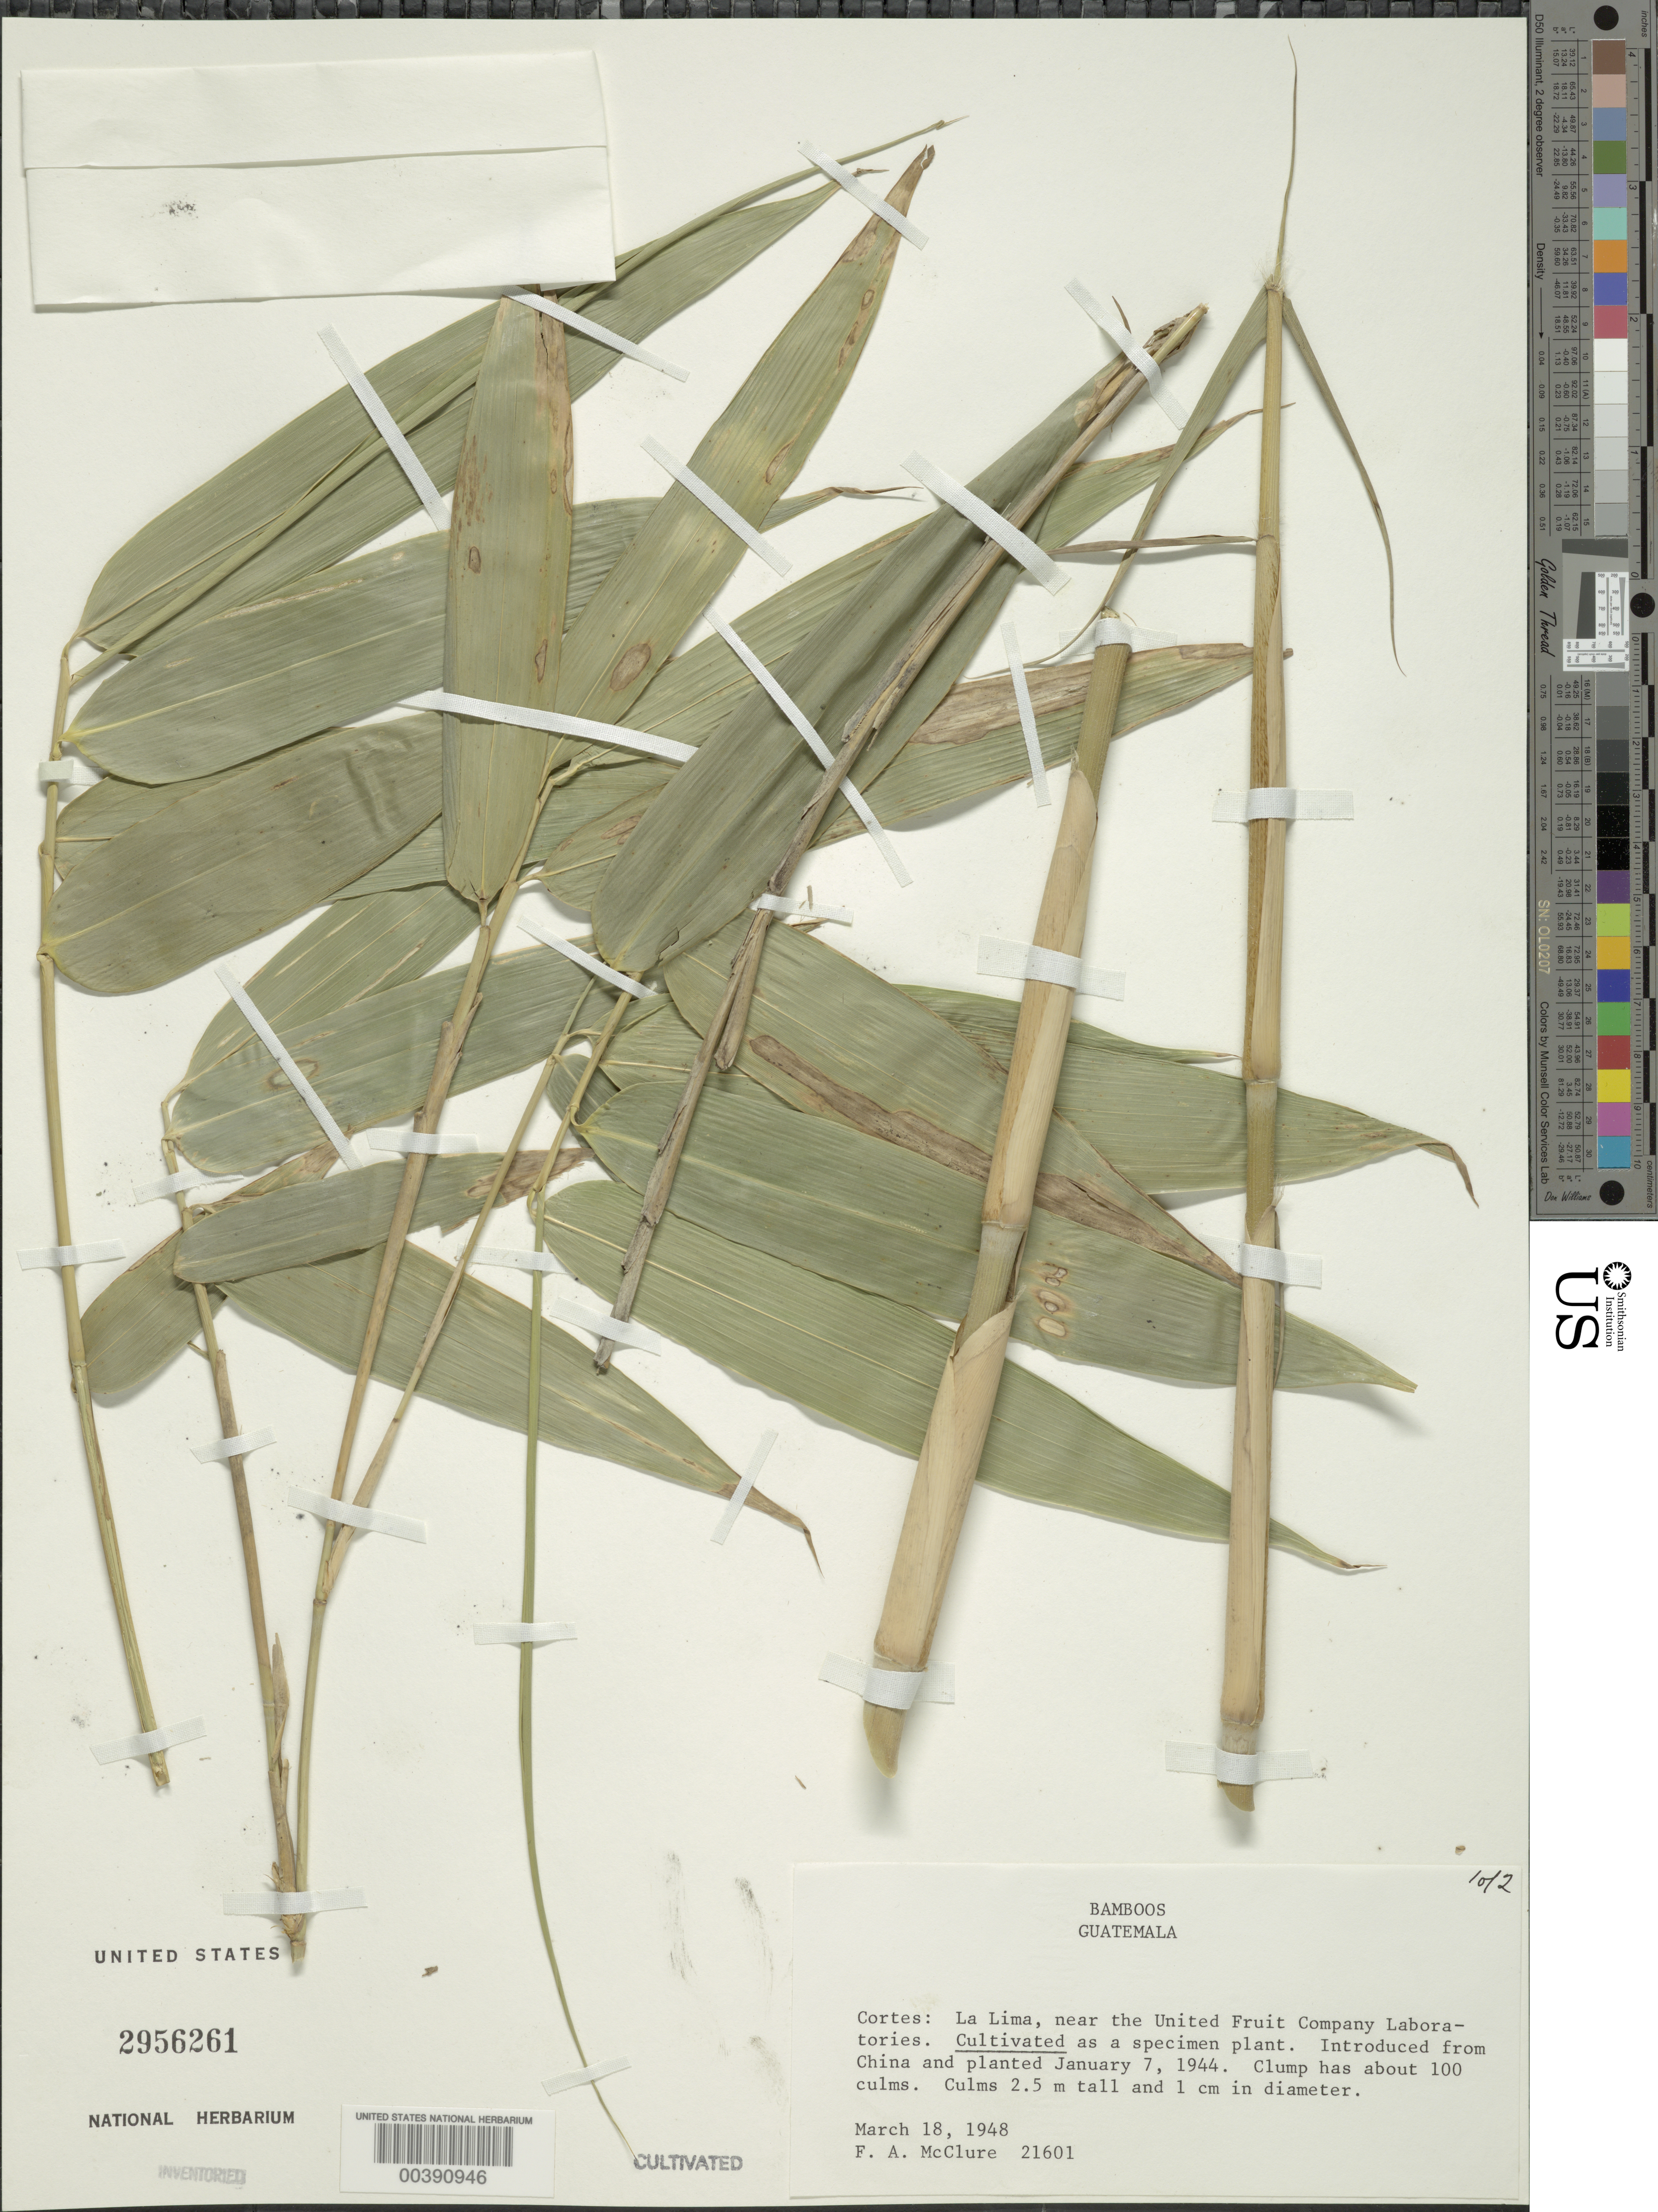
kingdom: Plantae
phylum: Tracheophyta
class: Liliopsida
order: Poales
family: Poaceae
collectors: F. A. McClure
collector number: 21601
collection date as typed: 18 Mar 1948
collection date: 1948-03-18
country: Guatemala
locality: La lima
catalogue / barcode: US 2956261